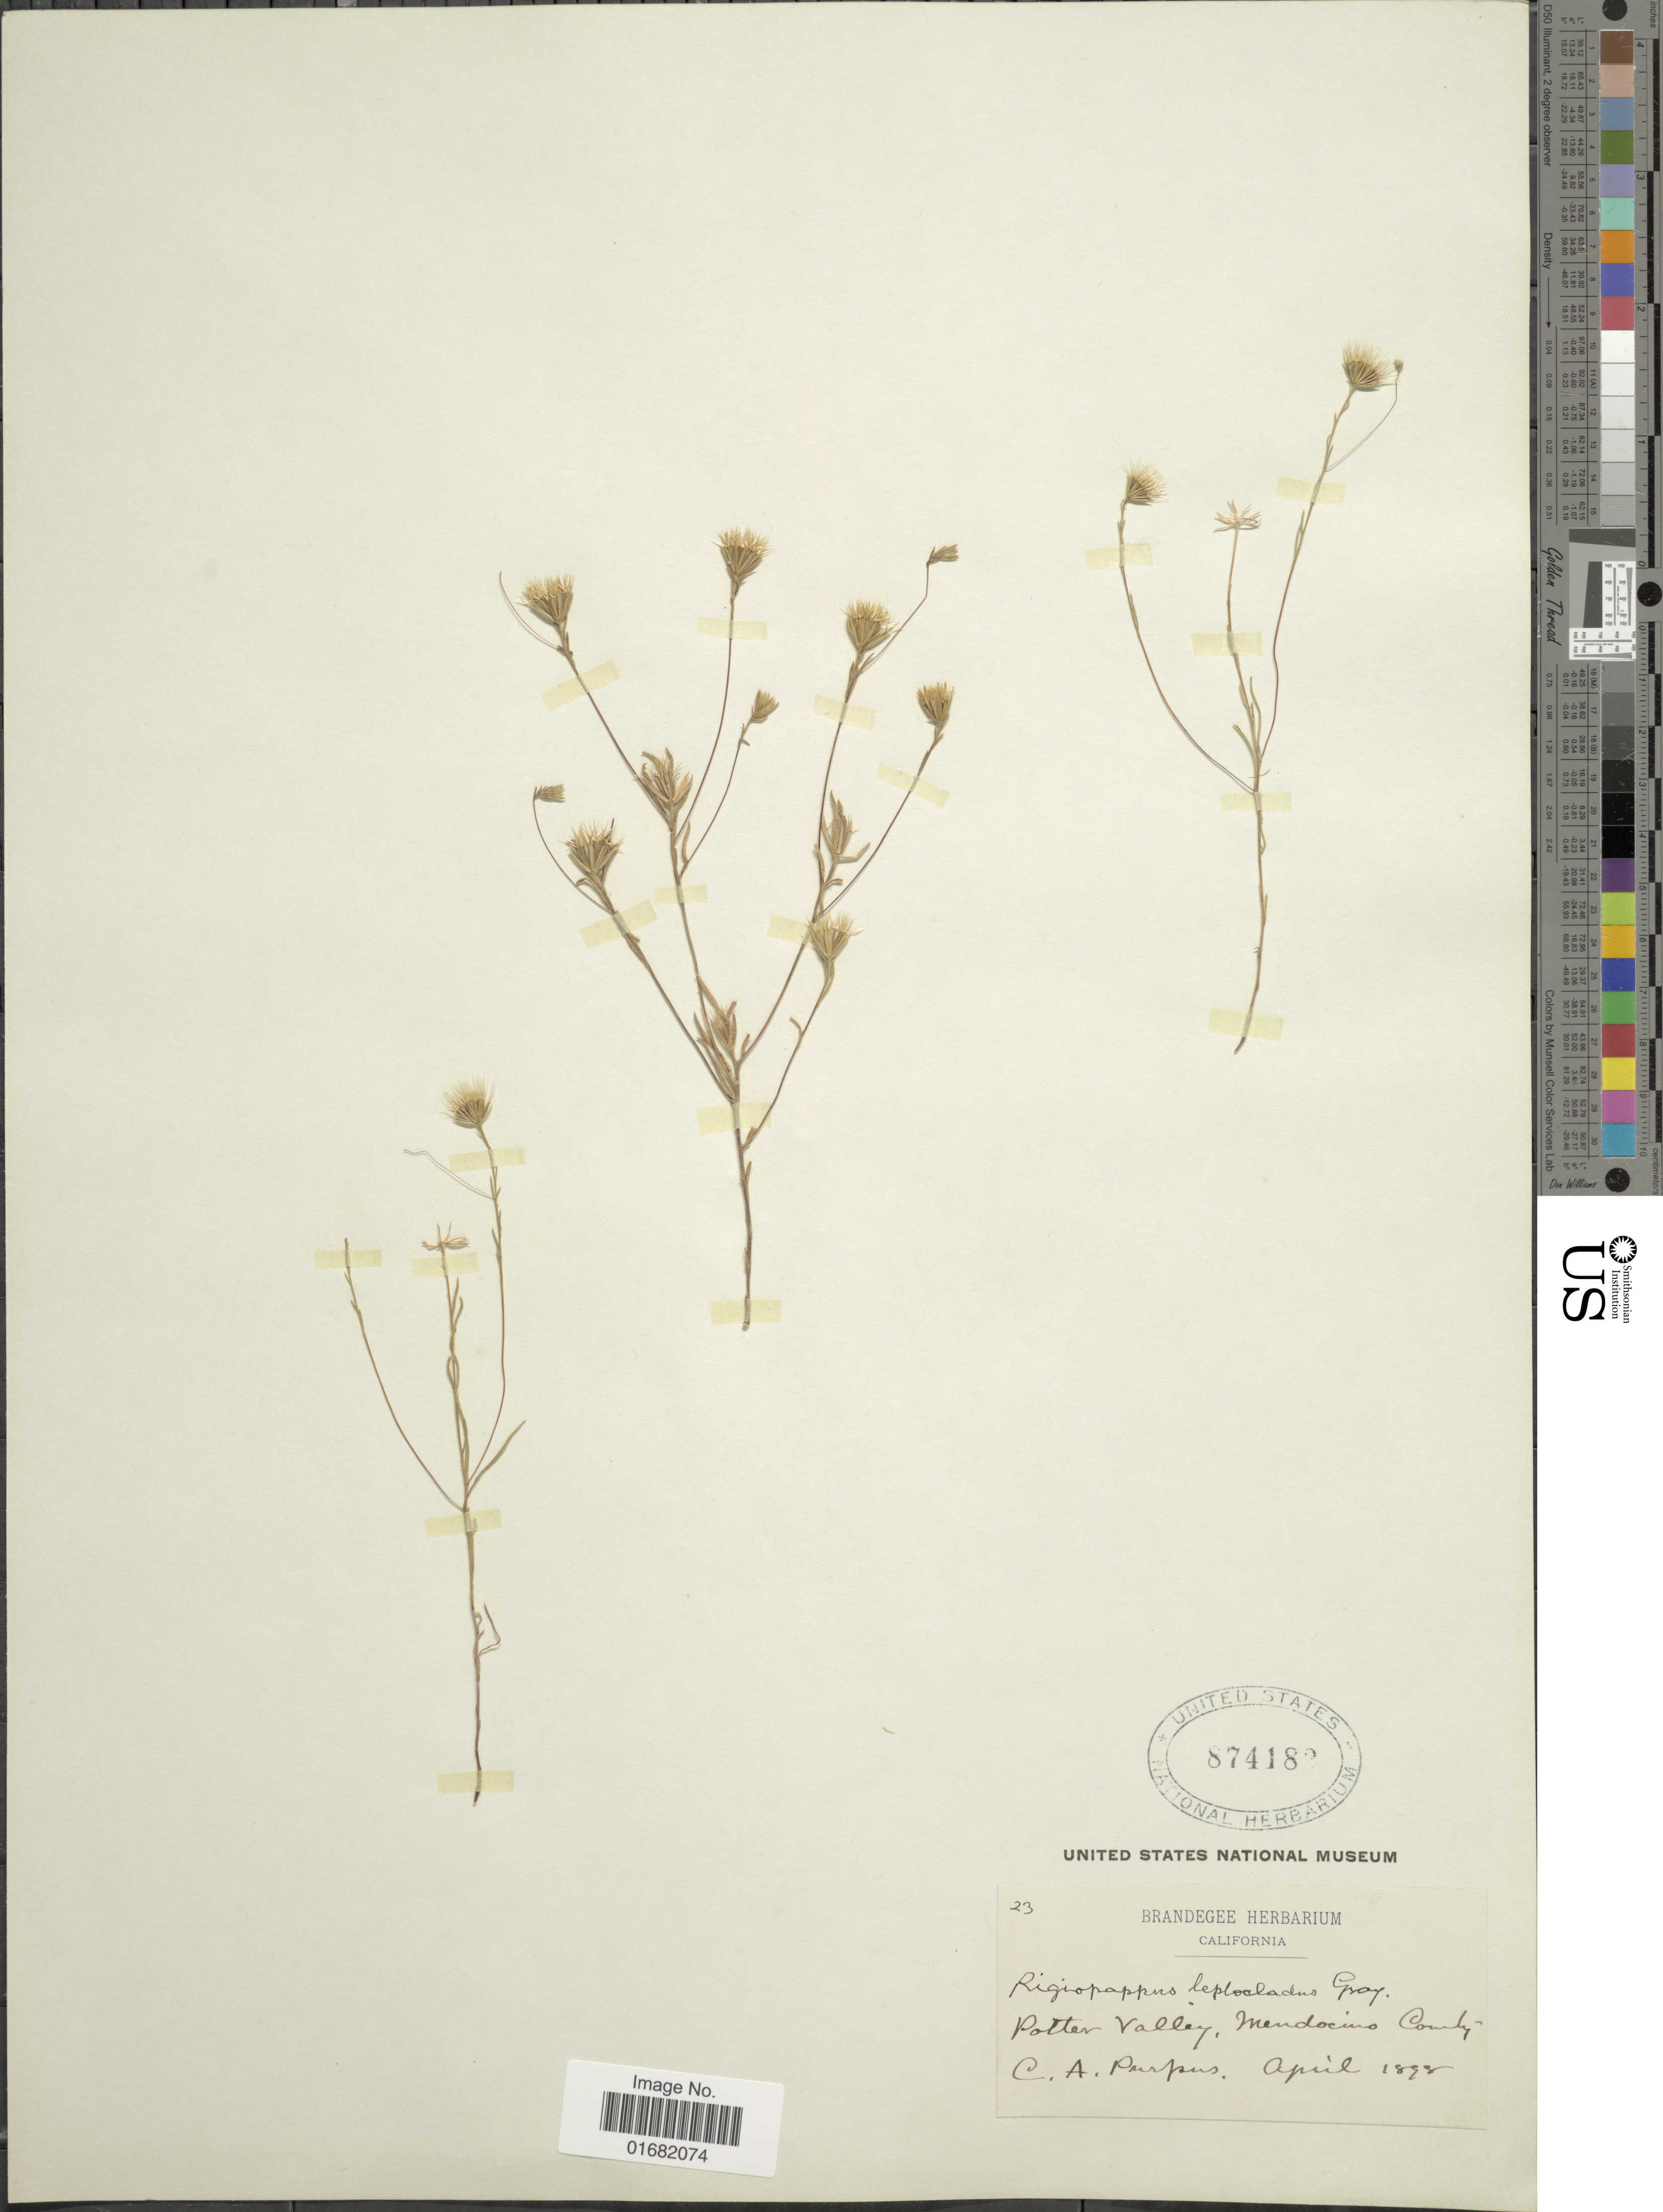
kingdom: Plantae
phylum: Tracheophyta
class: Magnoliopsida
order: Asterales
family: Asteraceae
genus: Rigiopappus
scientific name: Rigiopappus leptocladus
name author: A. Gray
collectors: C. A. Purpus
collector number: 23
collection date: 1898-04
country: United States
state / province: California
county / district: Mendocino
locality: Potter Valley, Mendocino County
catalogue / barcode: US 874182